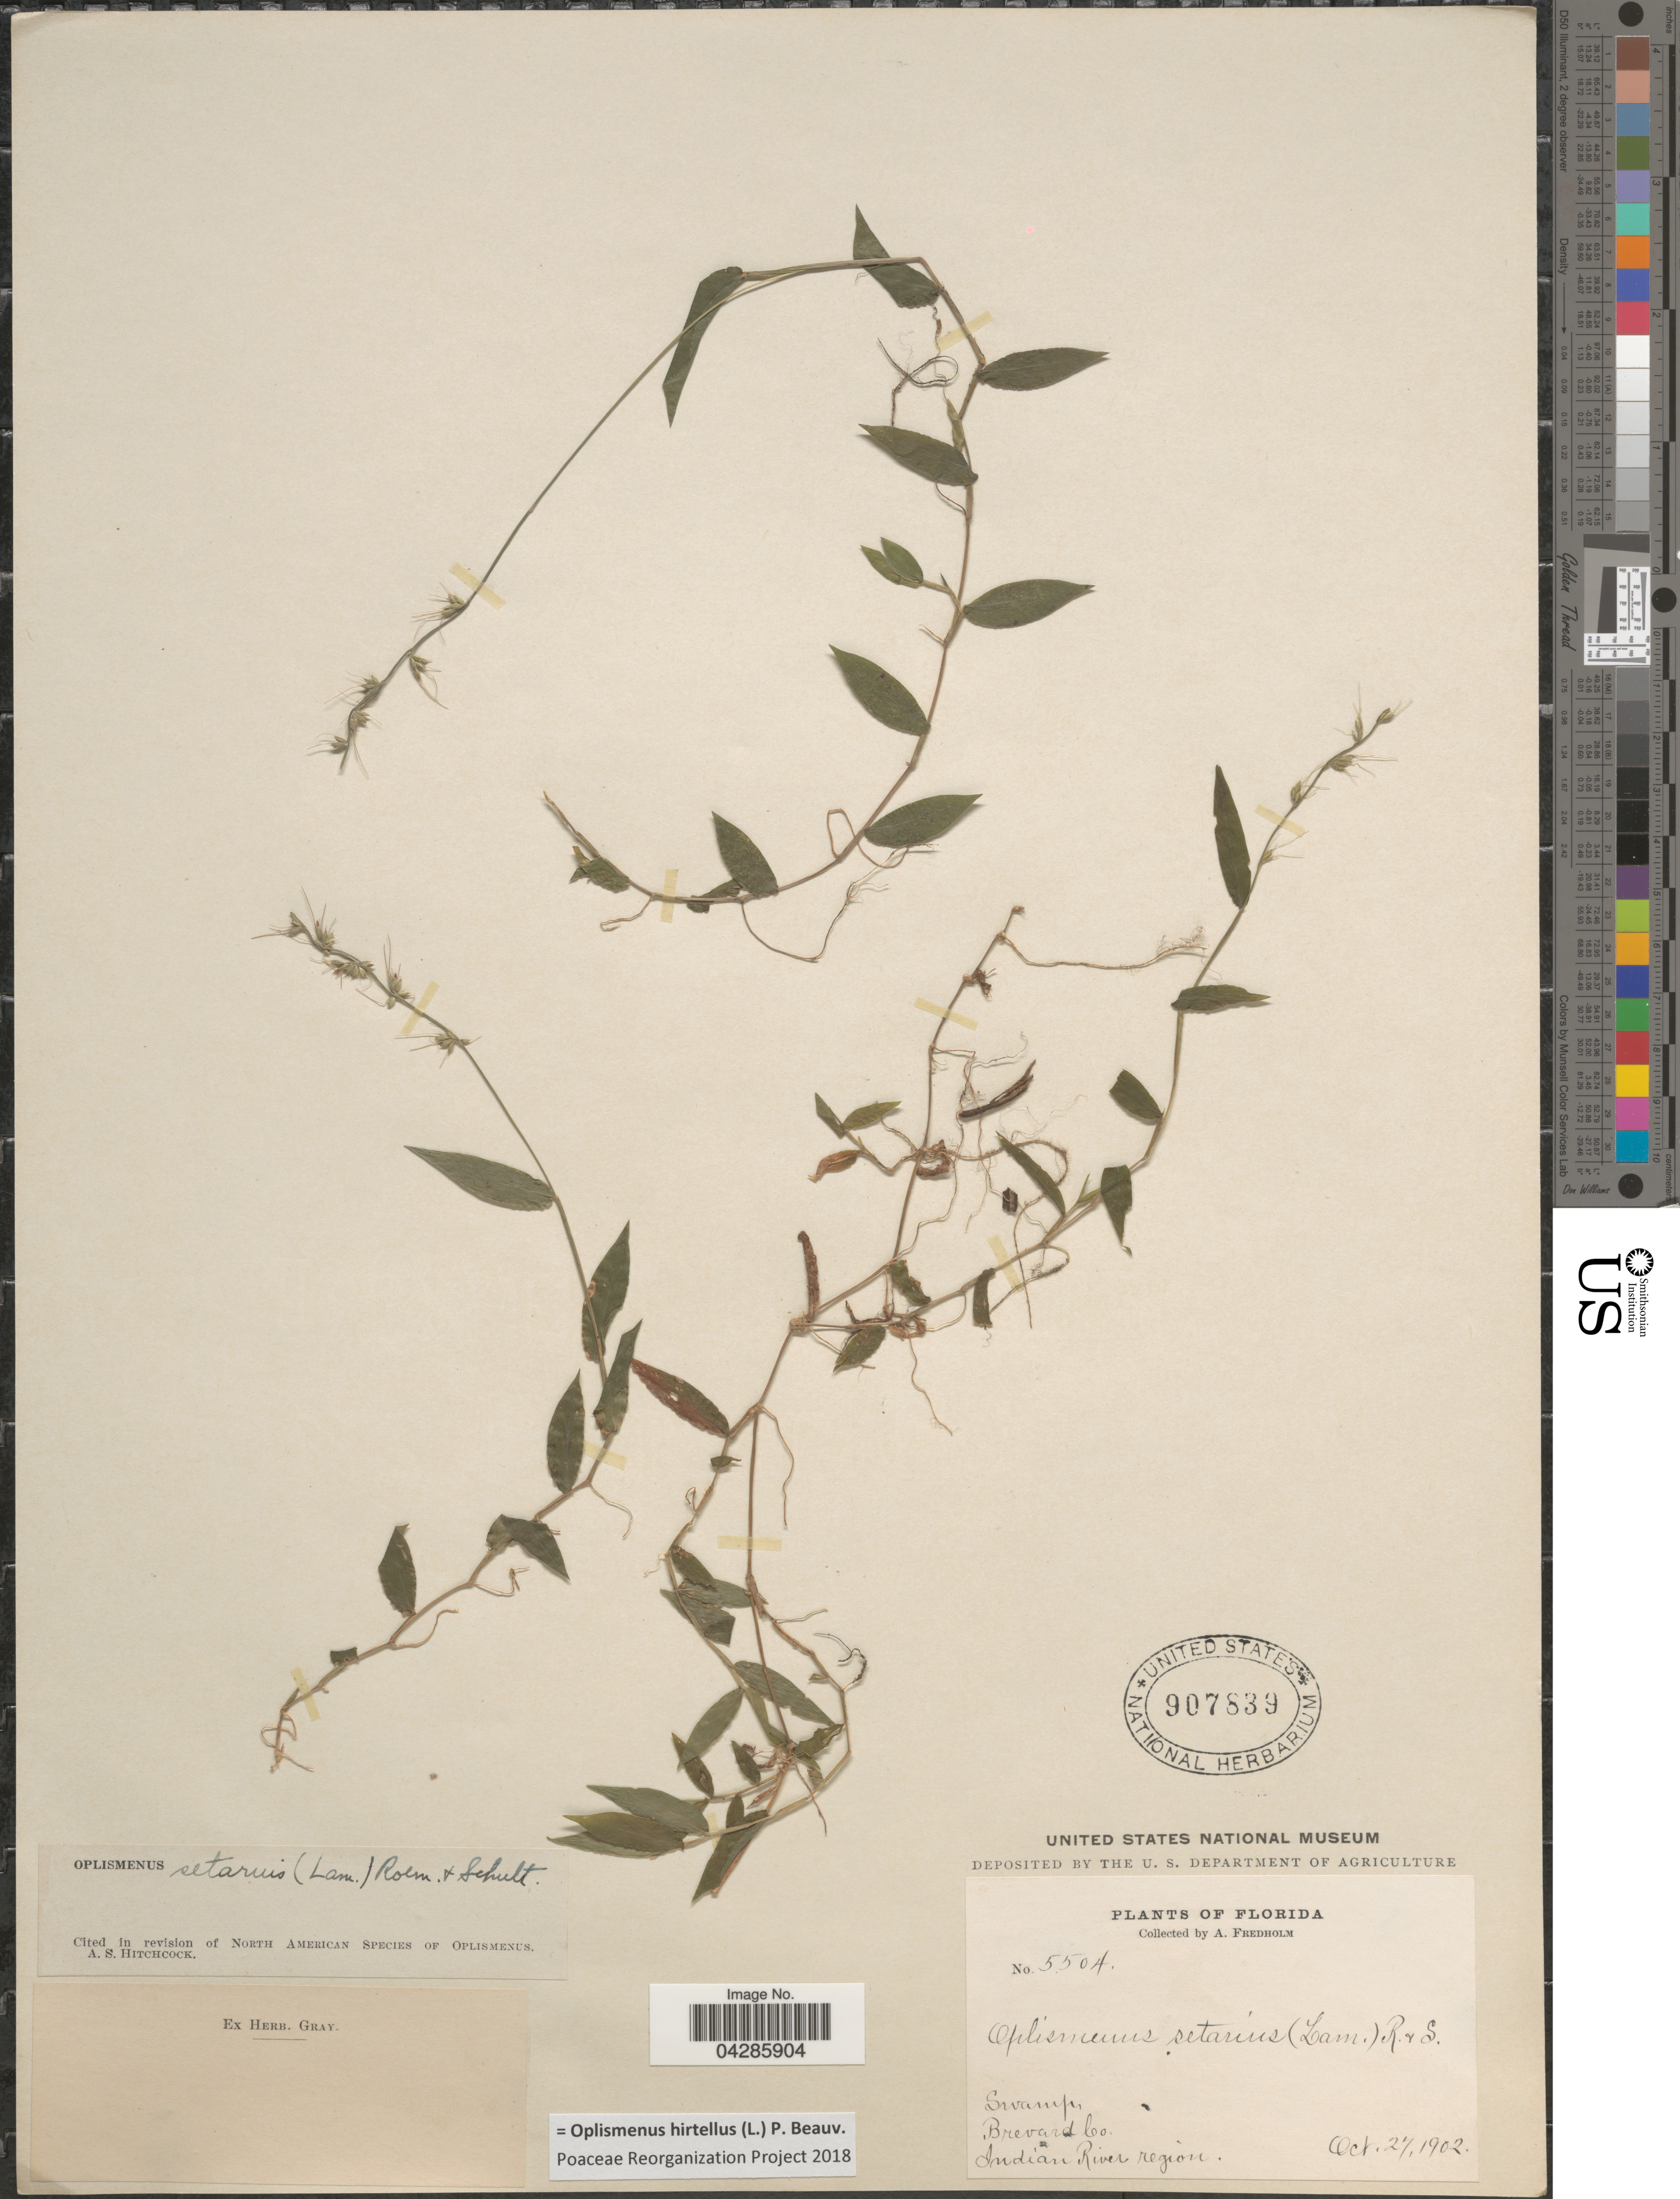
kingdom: Plantae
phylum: Tracheophyta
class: Liliopsida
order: Poales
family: Poaceae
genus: Oplismenus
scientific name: Oplismenus hirtellus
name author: (L.) P. Beauv.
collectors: A. Fredholm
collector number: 5504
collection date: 1902-10-27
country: United States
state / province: Florida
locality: Swamp. Brevard Co. Indian River region.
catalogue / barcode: US 907839